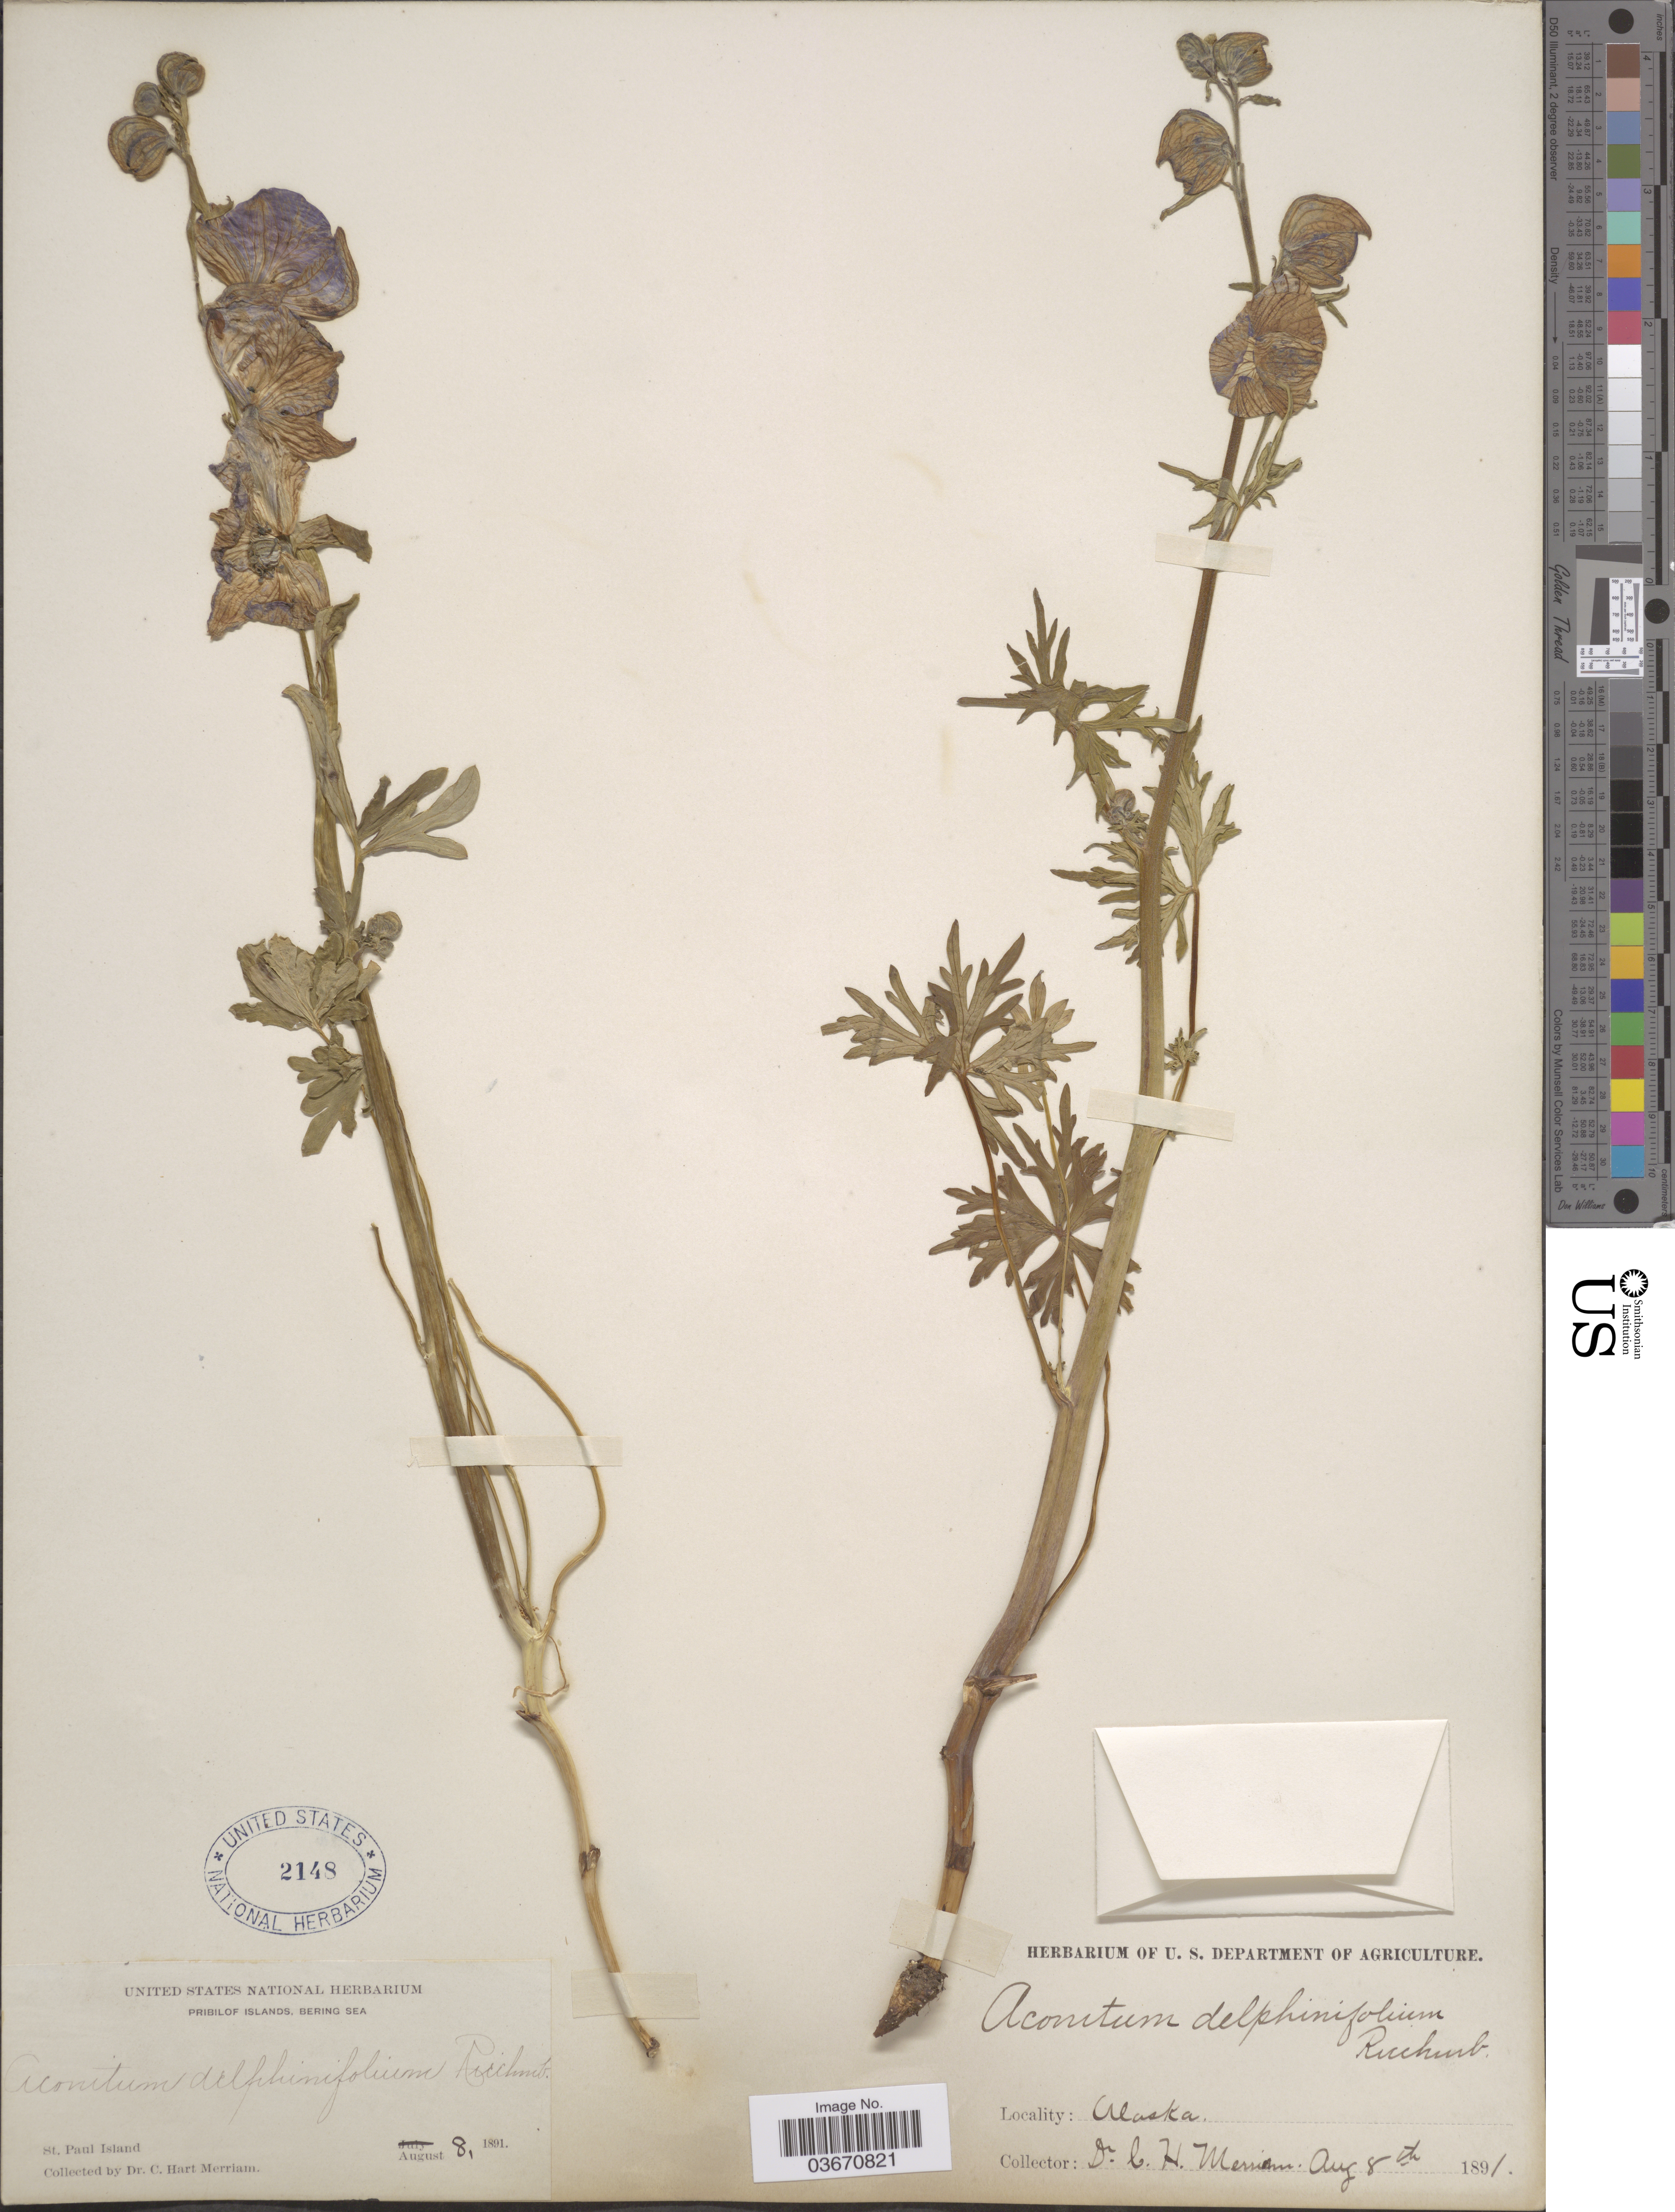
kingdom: Plantae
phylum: Tracheophyta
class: Magnoliopsida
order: Ranunculales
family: Ranunculaceae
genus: Aconitum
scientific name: Aconitum delphinifolium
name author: DC.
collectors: C. Merriam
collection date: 1891-08-08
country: United States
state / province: Alaska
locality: Pribilof Islands, Bering Sea. St. Paul Island.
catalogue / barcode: US 2148